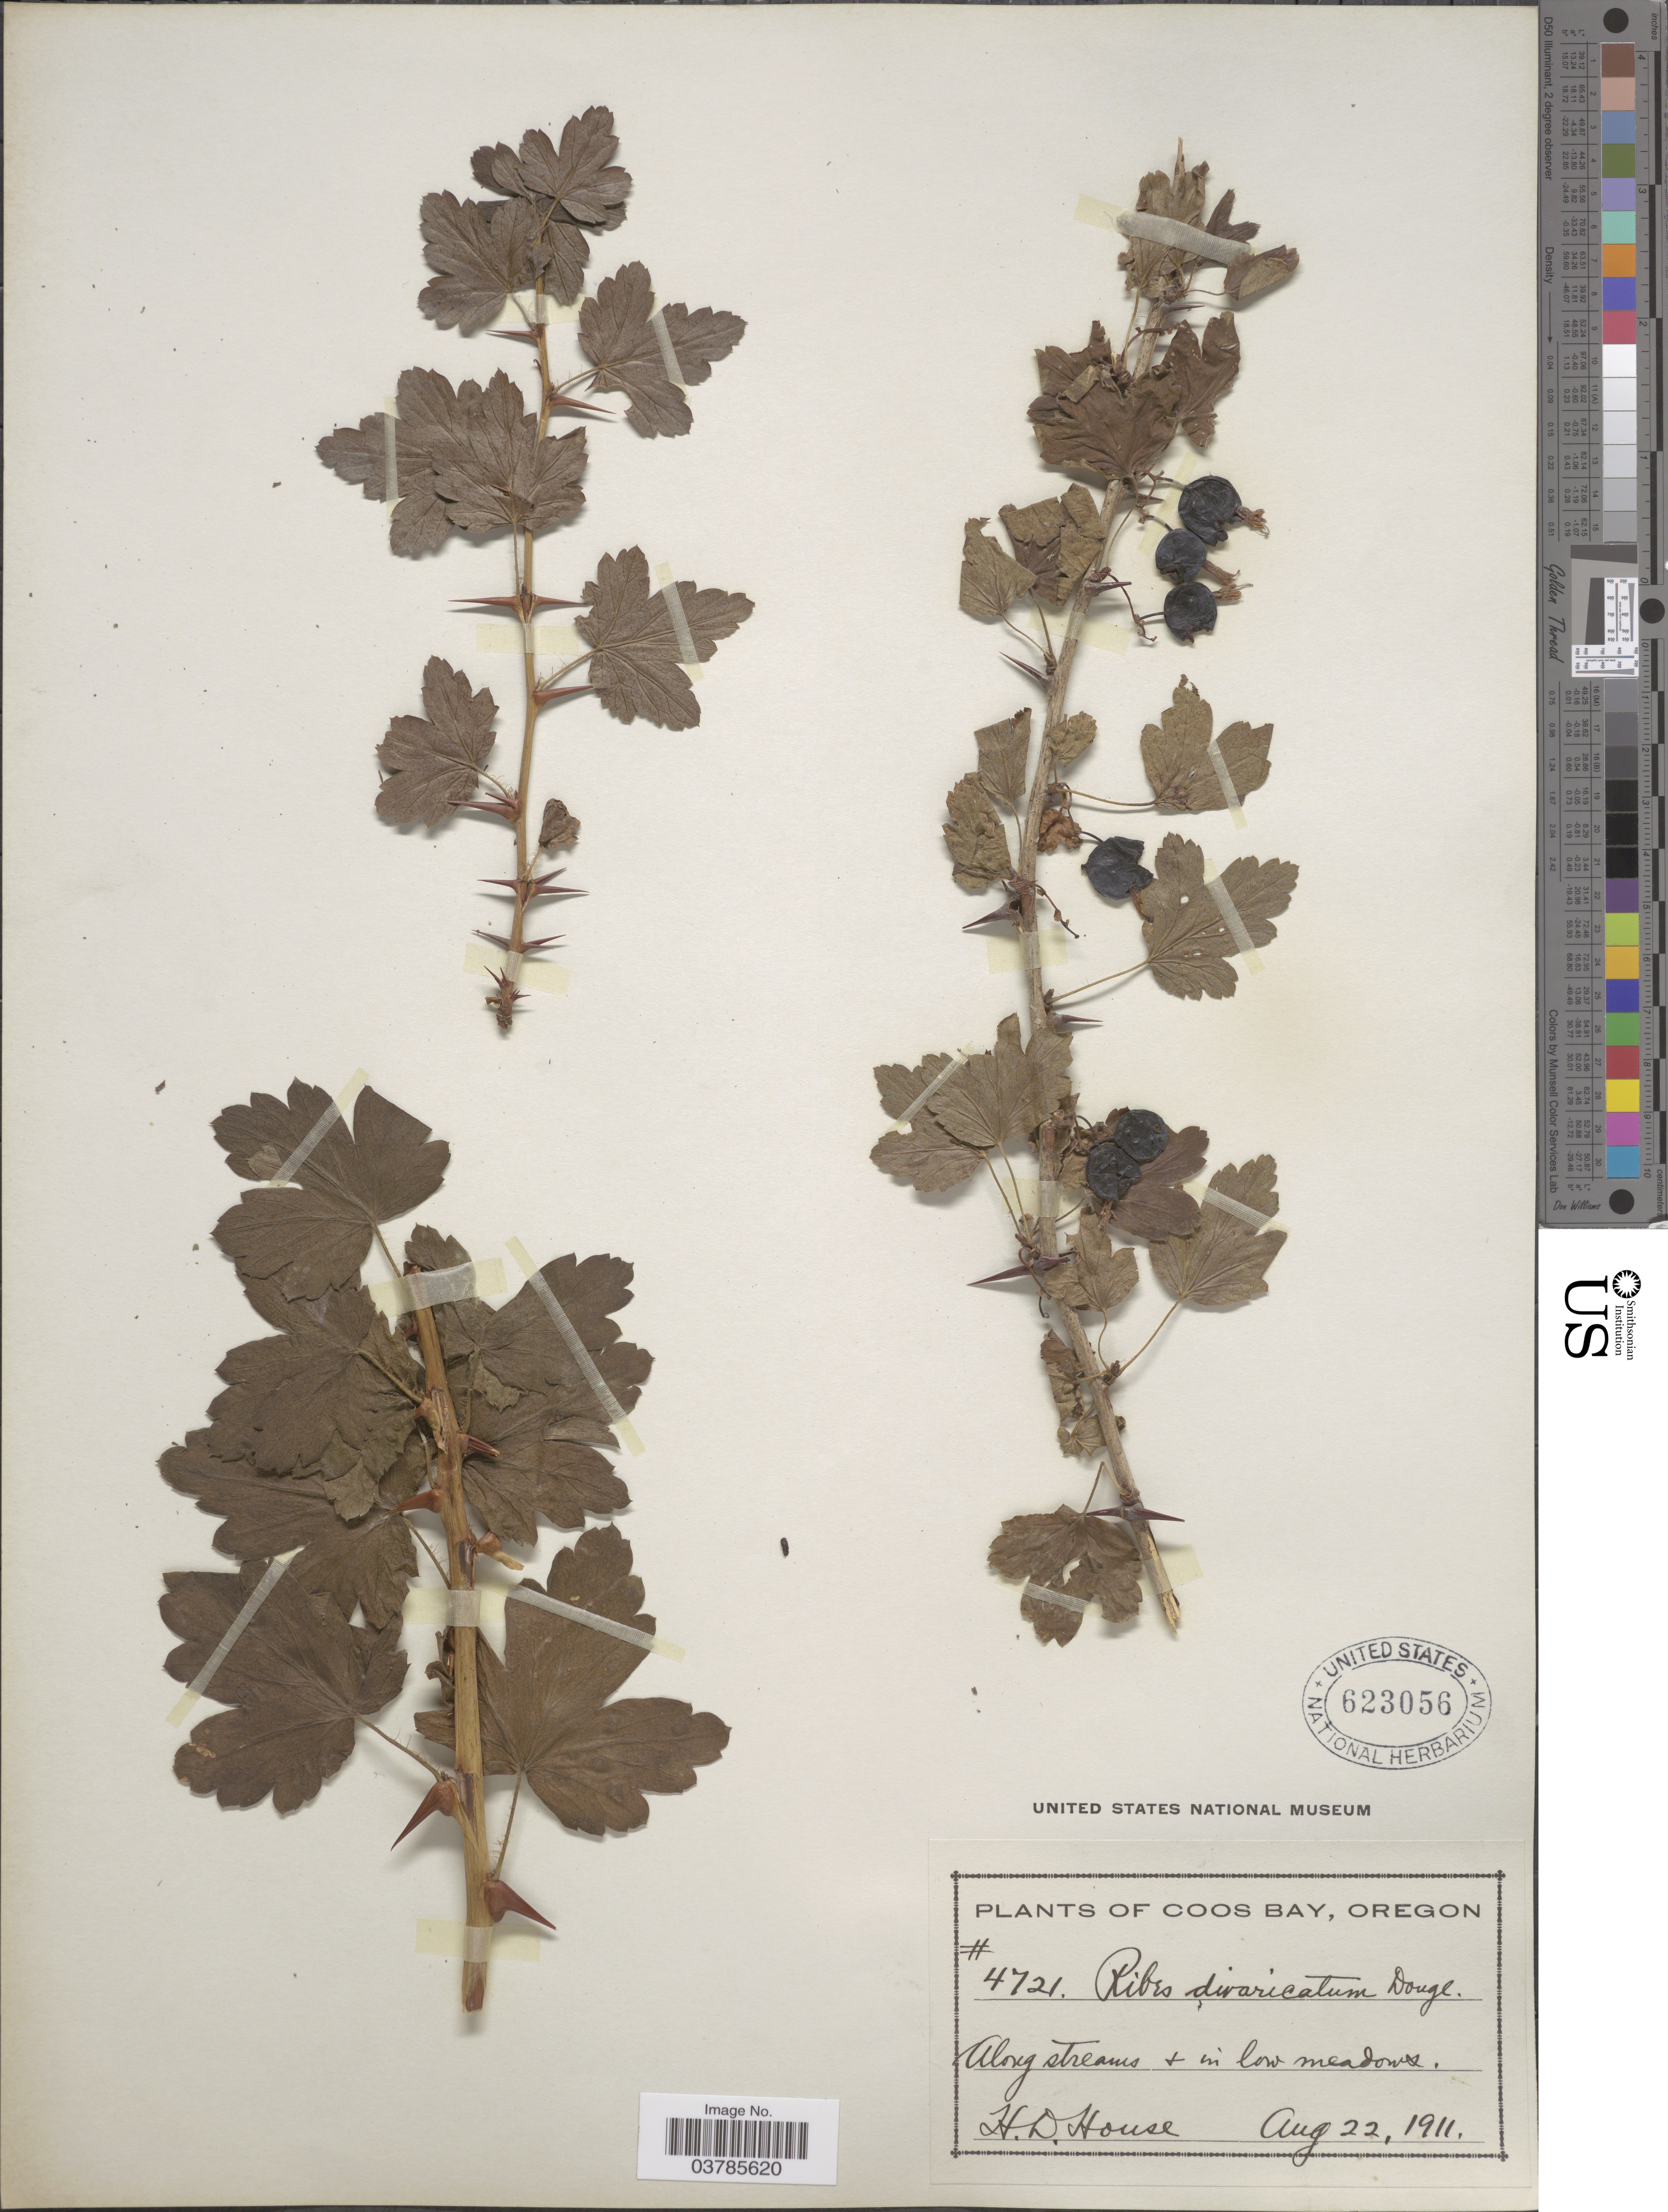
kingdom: Plantae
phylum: Tracheophyta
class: Magnoliopsida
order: Saxifragales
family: Grossulariaceae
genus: Ribes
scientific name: Ribes divaricatum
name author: Douglas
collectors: H. D. House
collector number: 4721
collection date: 1911-08-22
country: United States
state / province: Oregon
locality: Coos Bay. Along streams + in low meadows.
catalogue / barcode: US 623056